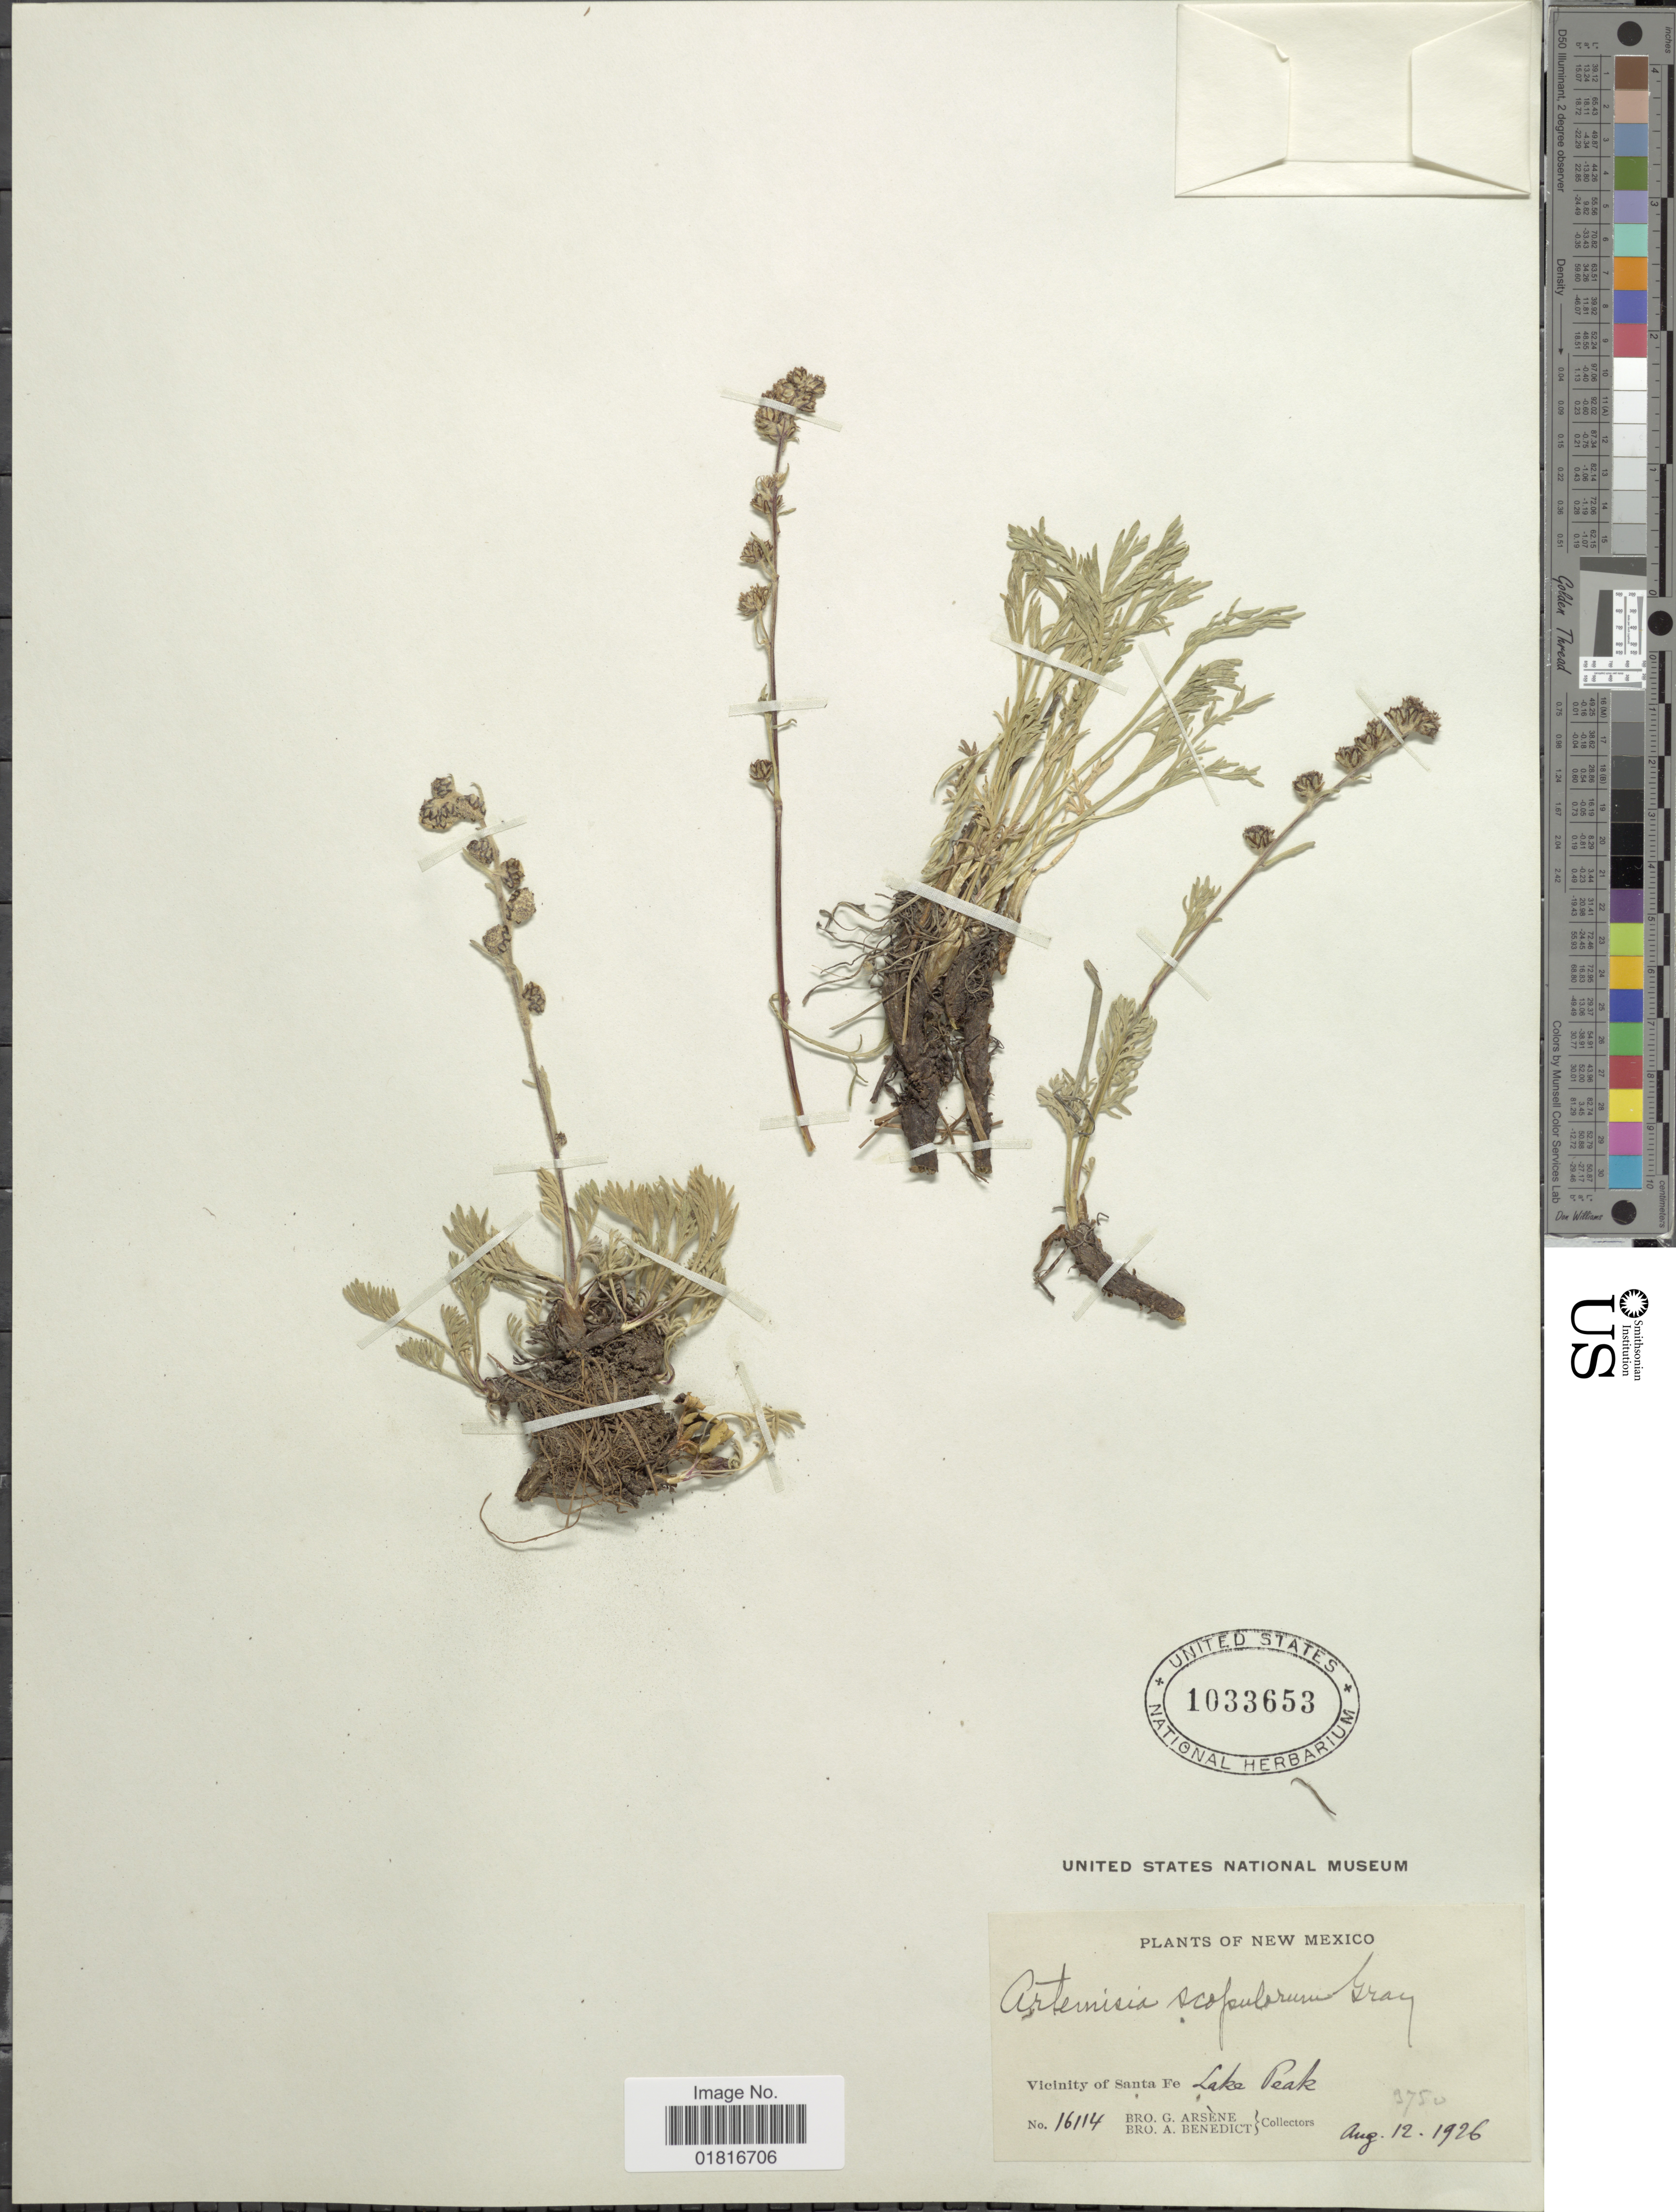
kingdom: Plantae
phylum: Tracheophyta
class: Magnoliopsida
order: Asterales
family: Asteraceae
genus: Artemisia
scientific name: Artemisia scopulorum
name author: A. Gray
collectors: Bro. G. Arsène & Bro. Benedict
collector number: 16114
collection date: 1926-08-12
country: United States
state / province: New Mexico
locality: Vicinity of Santa Fe, Lake Peak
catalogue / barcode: US 1033653